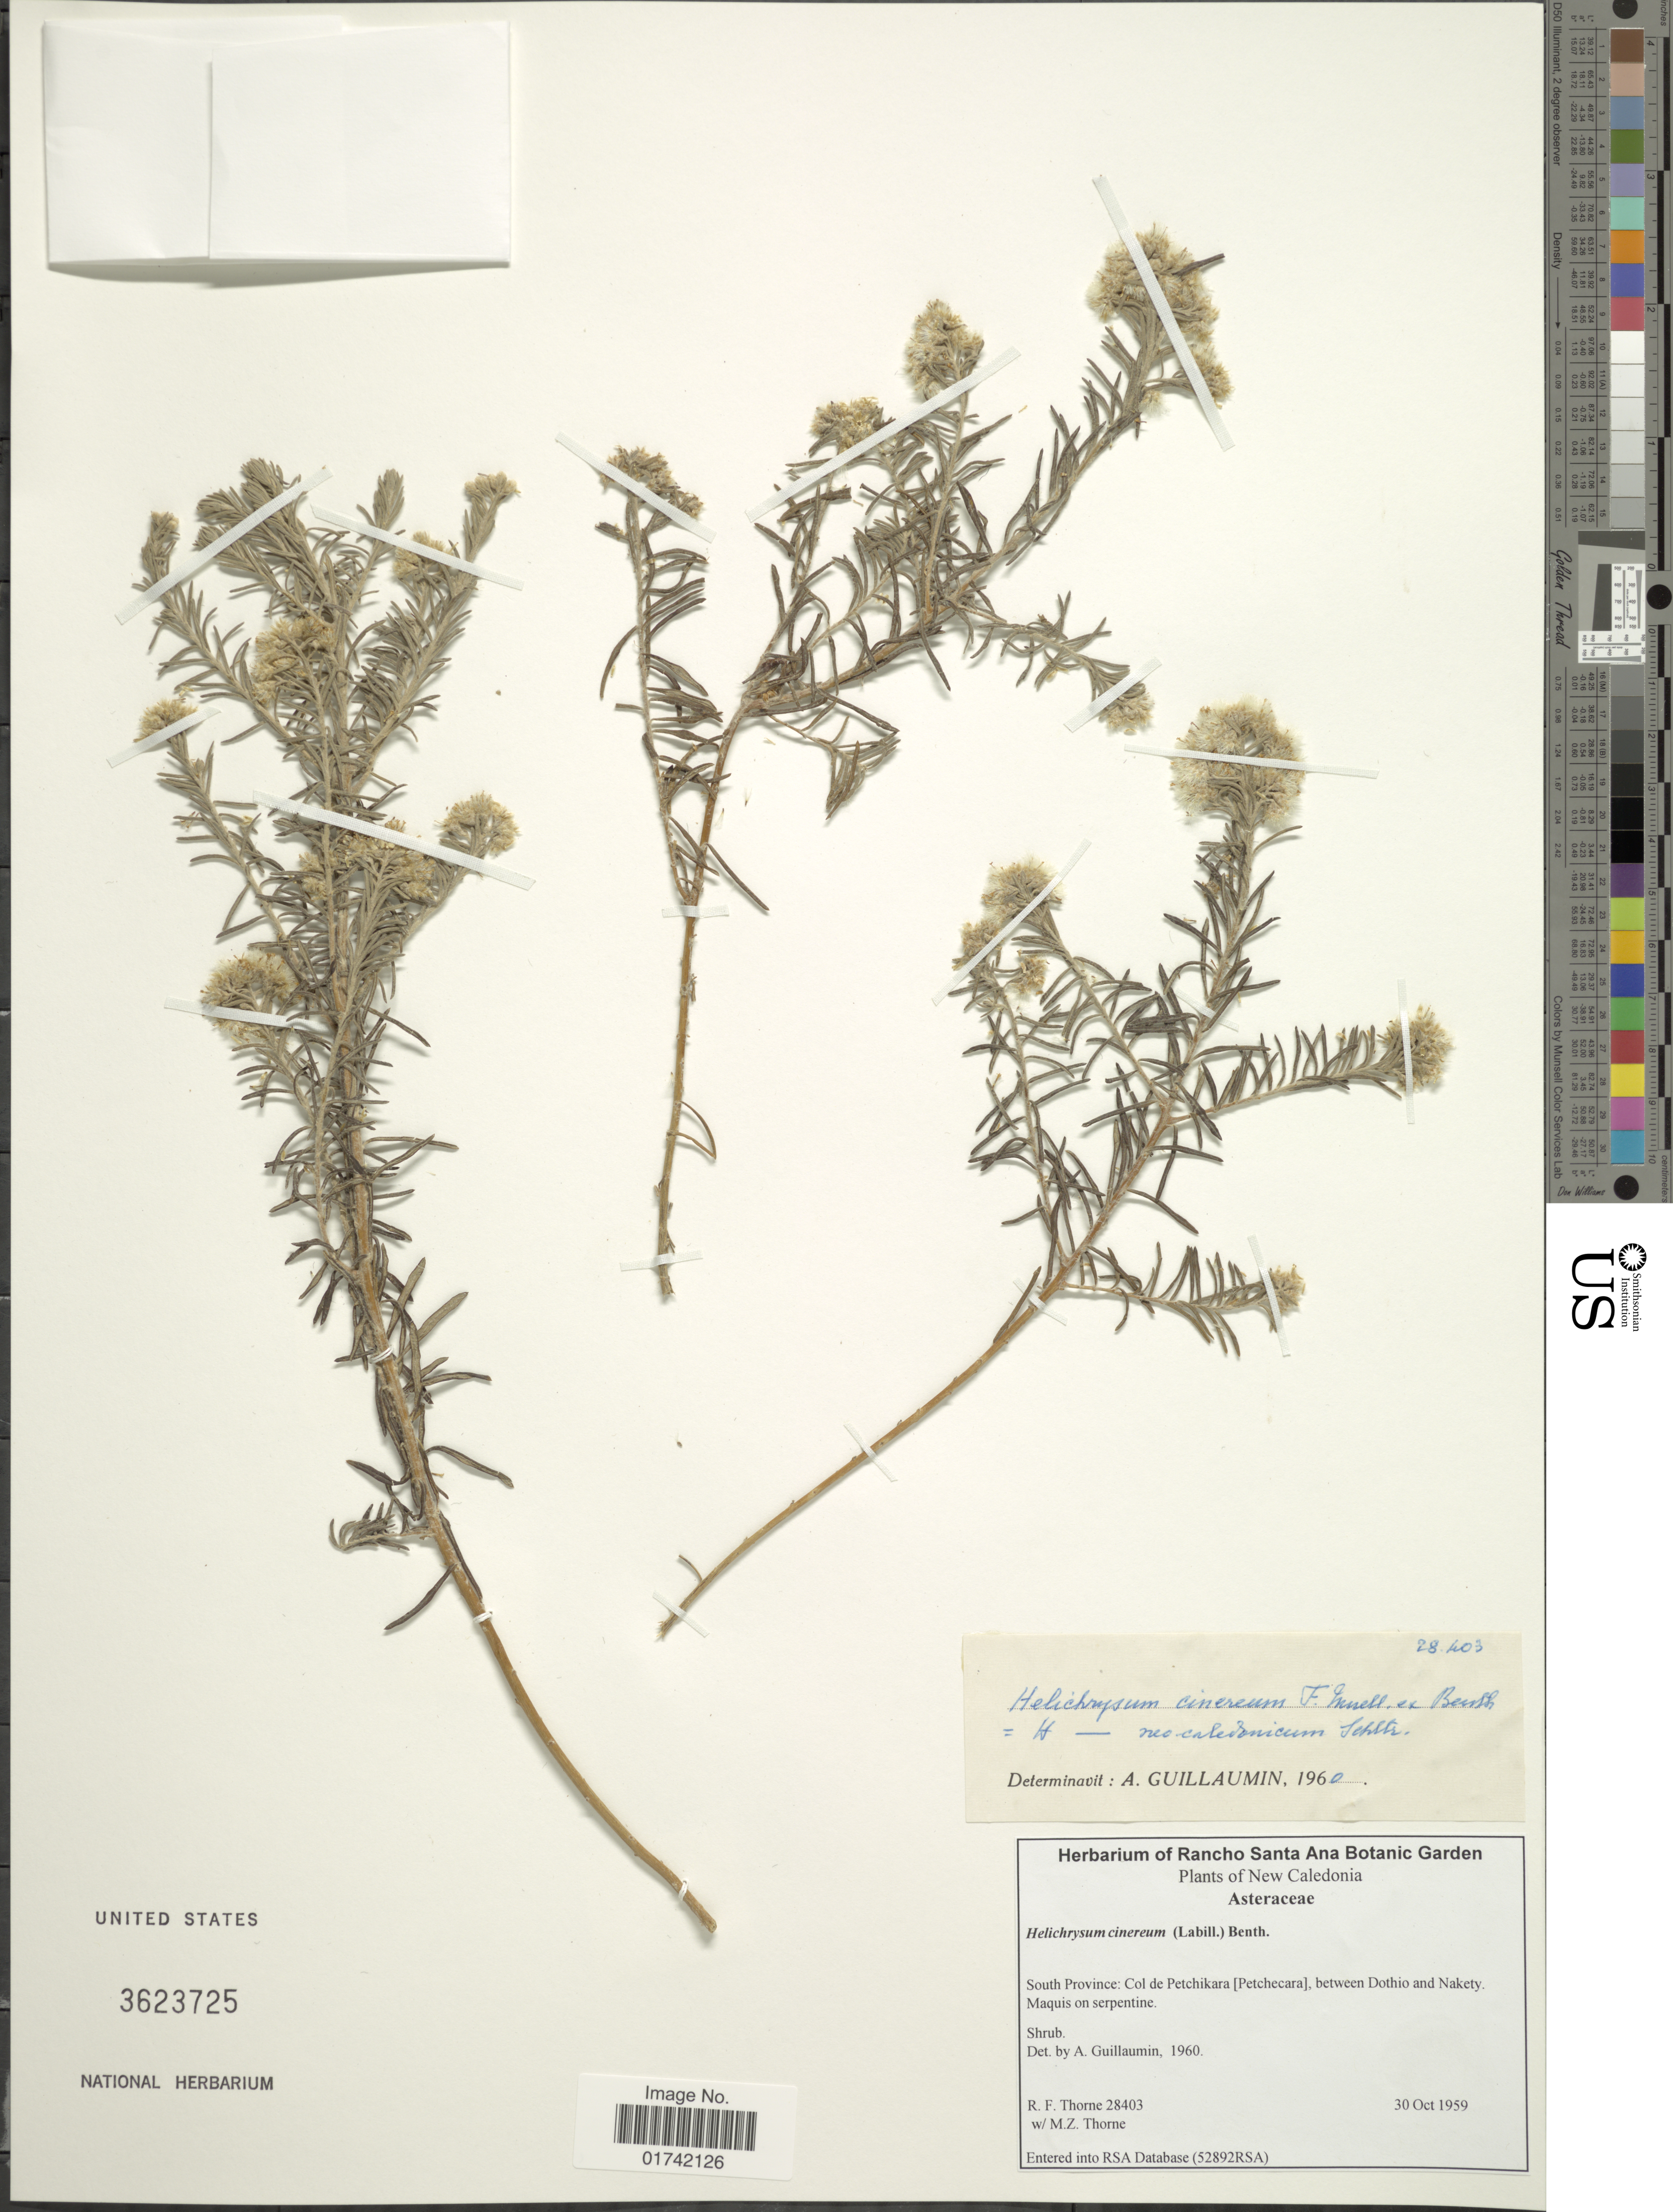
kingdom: Plantae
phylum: Tracheophyta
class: Magnoliopsida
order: Asterales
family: Asteraceae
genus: Helichrysum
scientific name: Helichrysum cinereum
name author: (Labill.) F. Muell. ex Benth.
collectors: R. F. Thorne & M. Thorne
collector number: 28403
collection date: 1959-10-30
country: New Caledonia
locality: South Province: Col de Petchikara [Petchecara], between Dothio and Nakety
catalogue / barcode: US 3623725